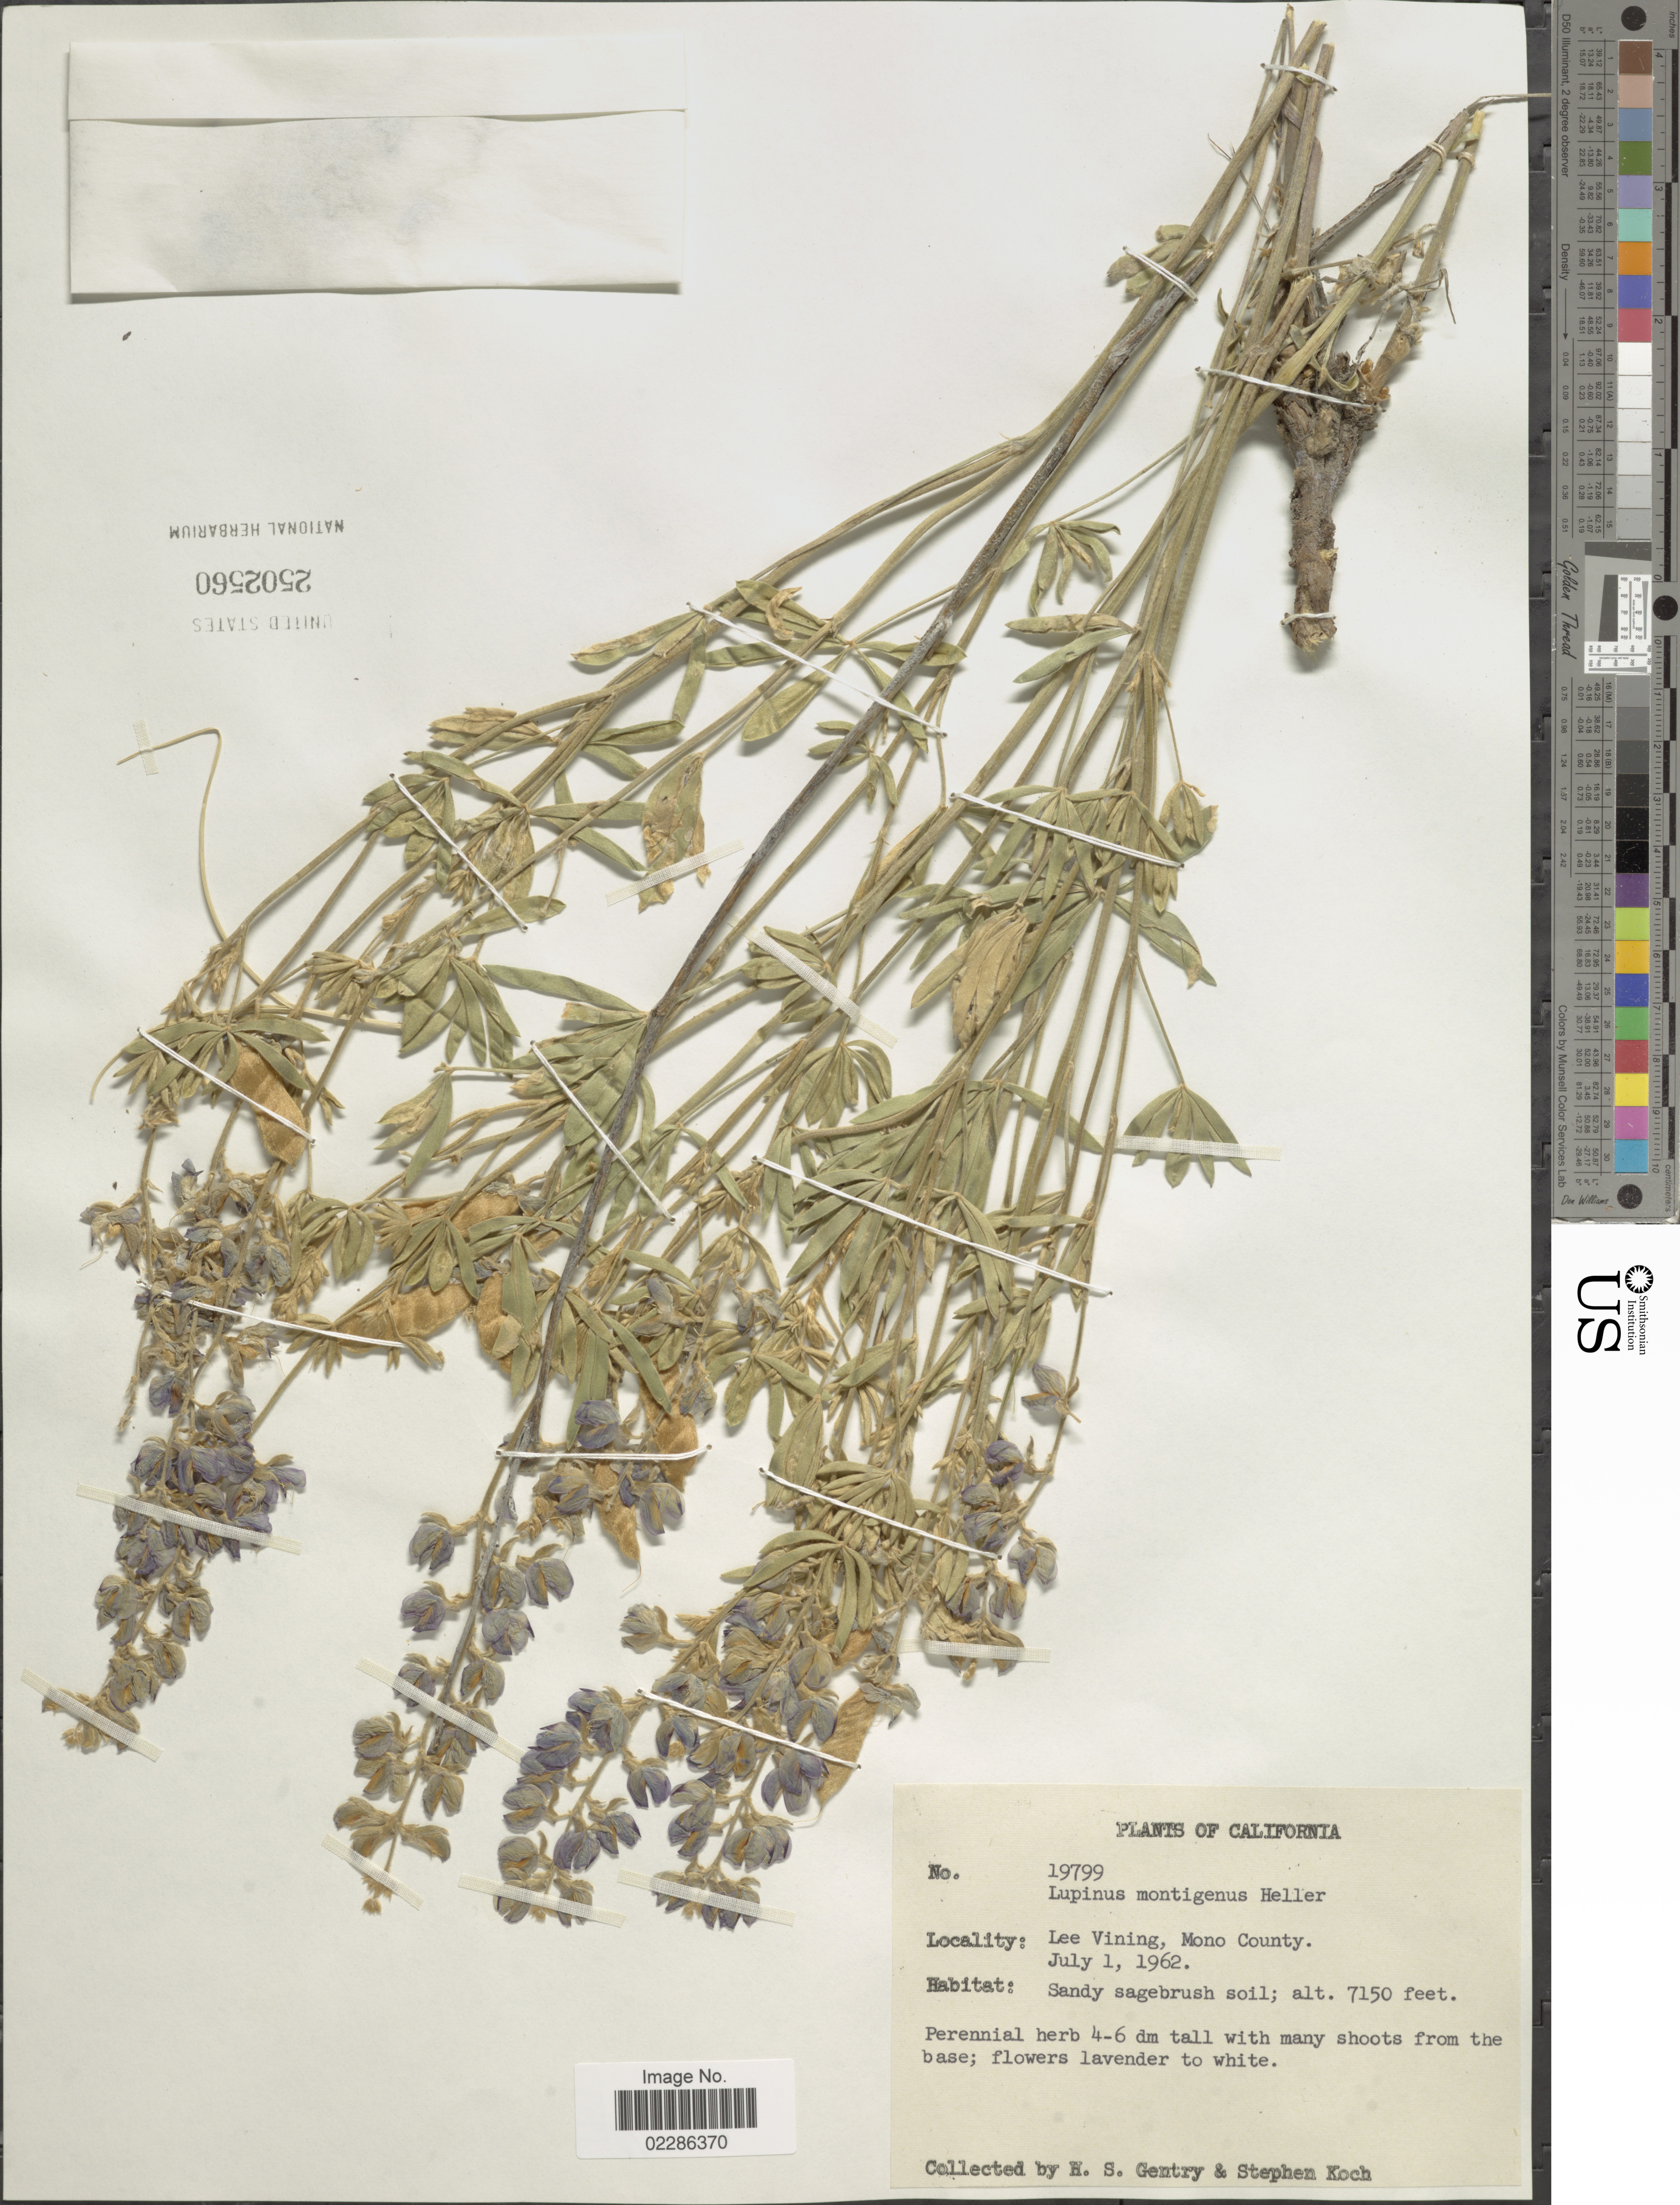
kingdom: Plantae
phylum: Tracheophyta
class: Magnoliopsida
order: Fabales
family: Fabaceae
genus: Lupinus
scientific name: Lupinus montigenus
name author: A. Heller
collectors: H. S. Gentry & S. D. Koch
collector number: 19799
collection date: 1962-07-01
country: United States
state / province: California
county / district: Mono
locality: Lee Vining, Mono County, Sandy sagebrush soil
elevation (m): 2179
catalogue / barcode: US 2502560